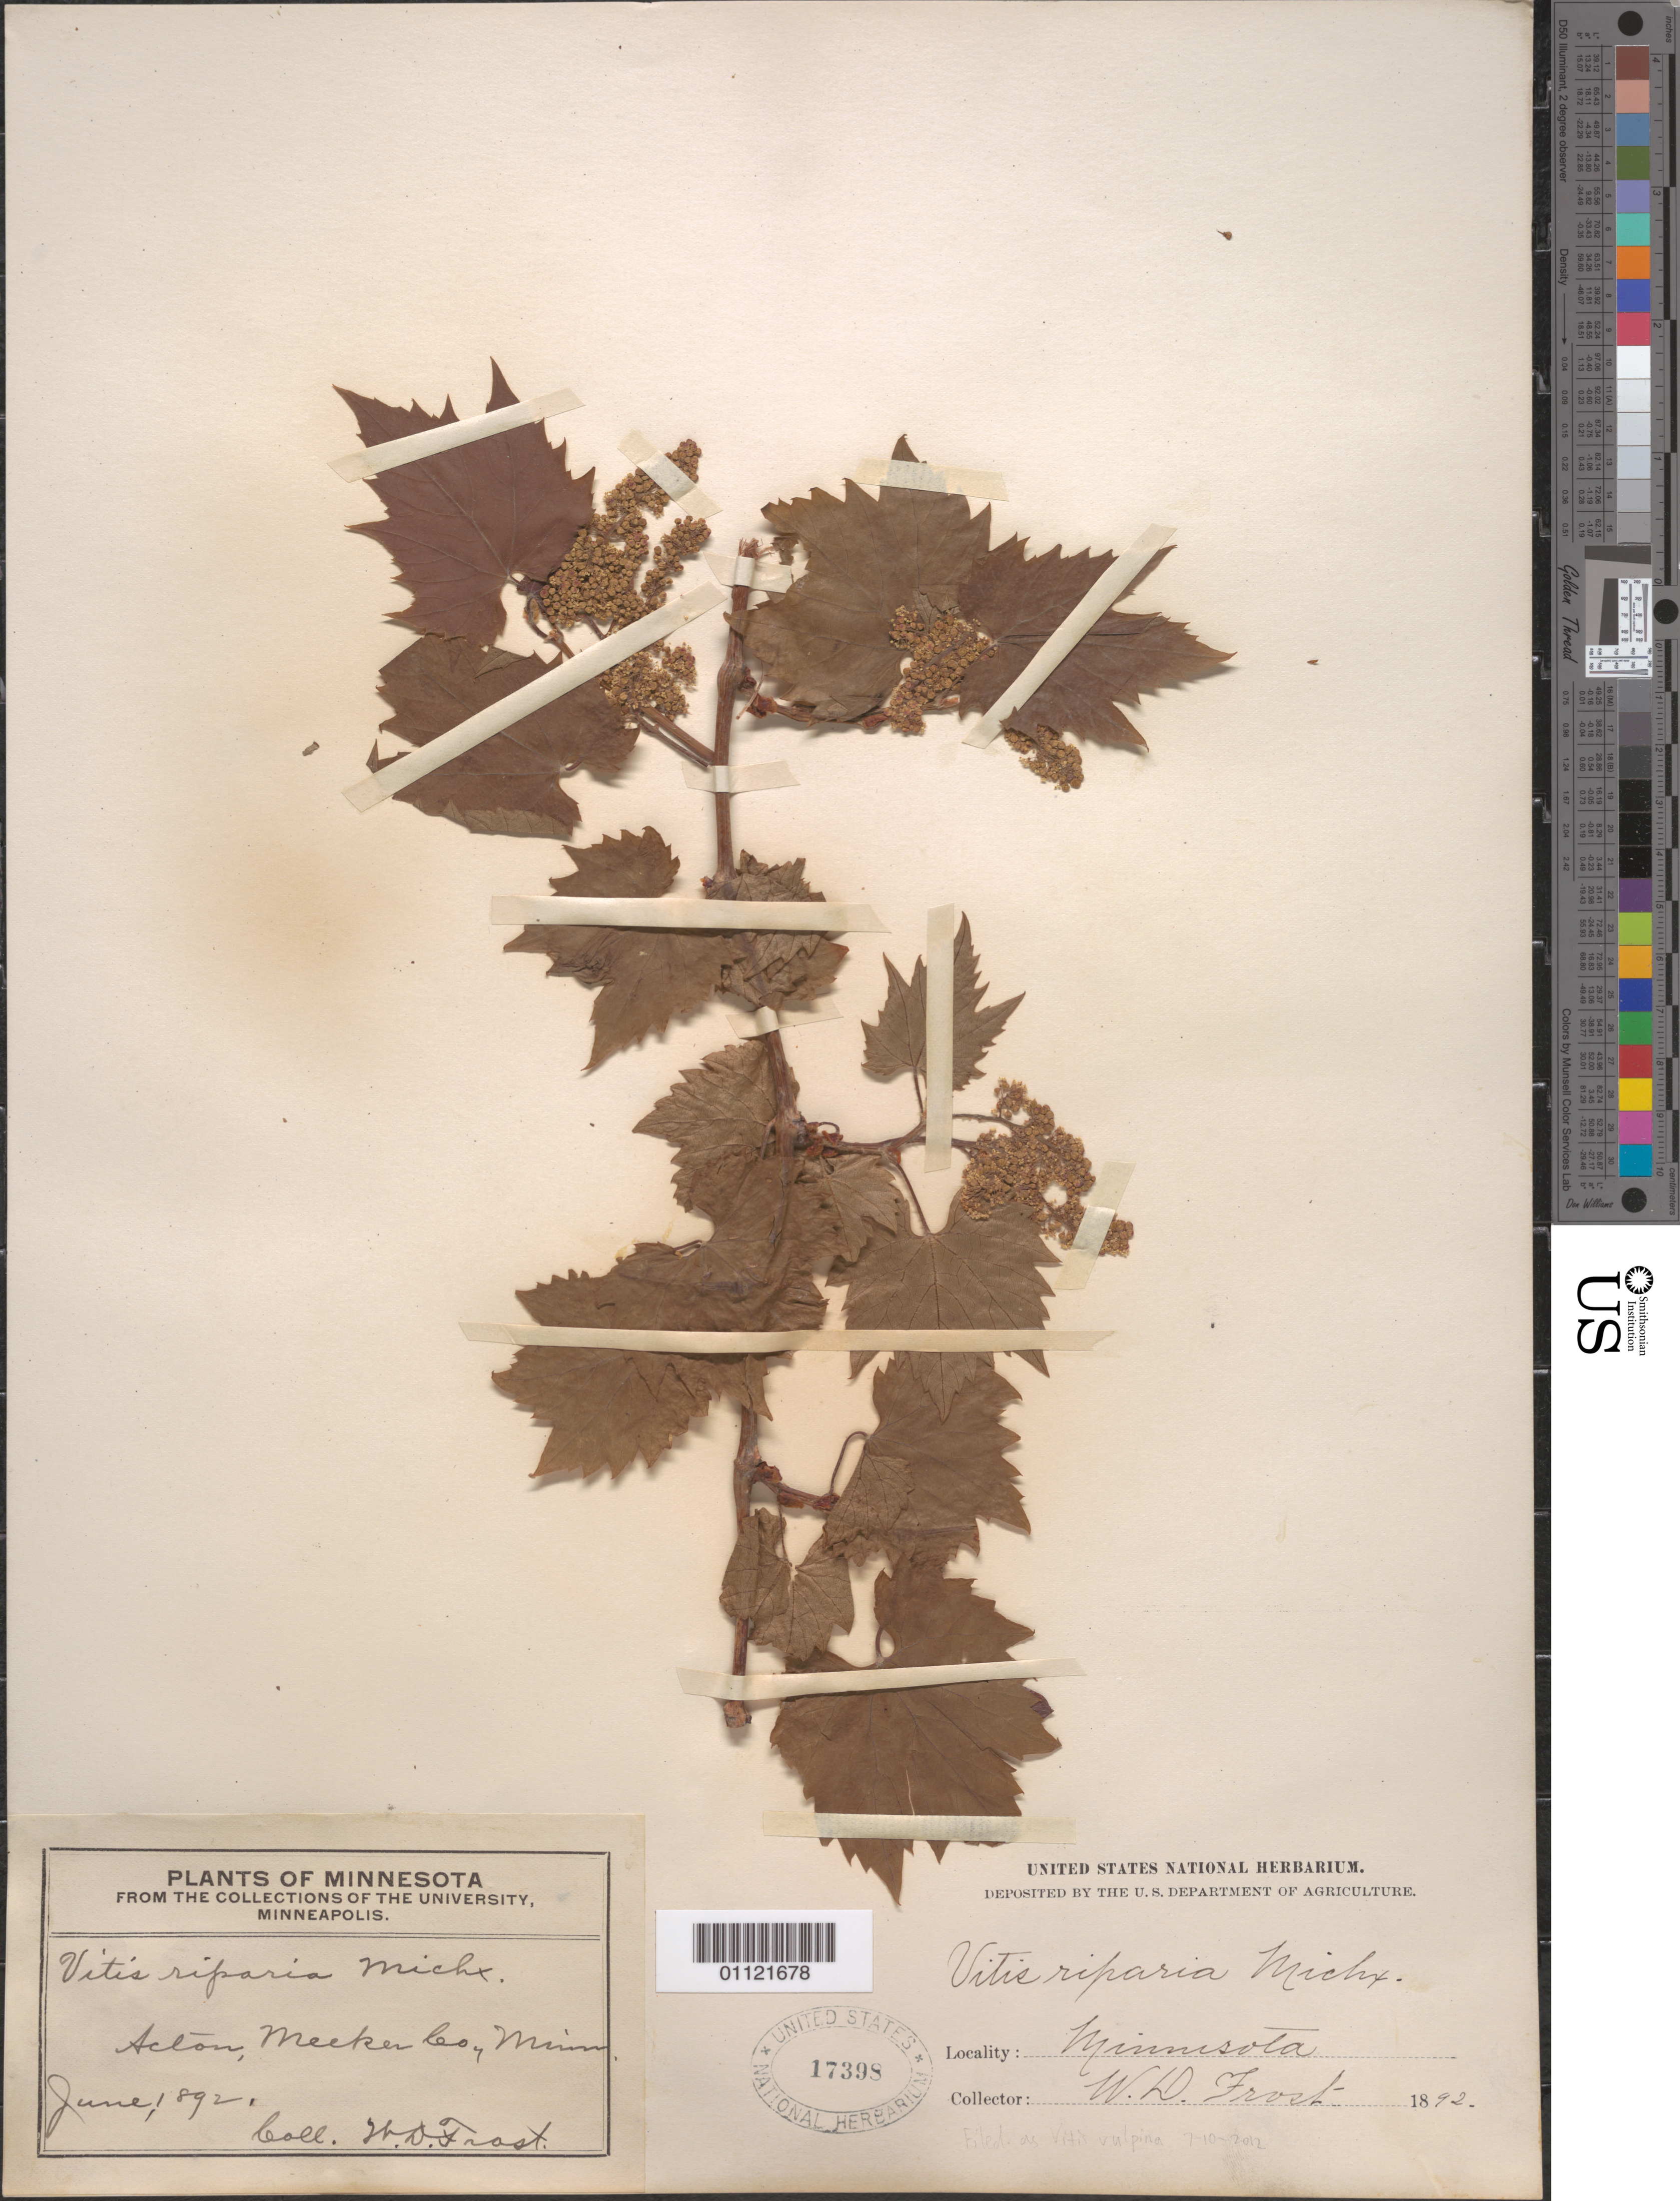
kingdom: Plantae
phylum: Tracheophyta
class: Magnoliopsida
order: Vitales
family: Vitaceae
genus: Vitis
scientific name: Vitis vulpina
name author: L.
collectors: W. Frost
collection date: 1892-04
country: United States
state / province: Minnesota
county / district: Meeker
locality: Acton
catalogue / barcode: US 17398